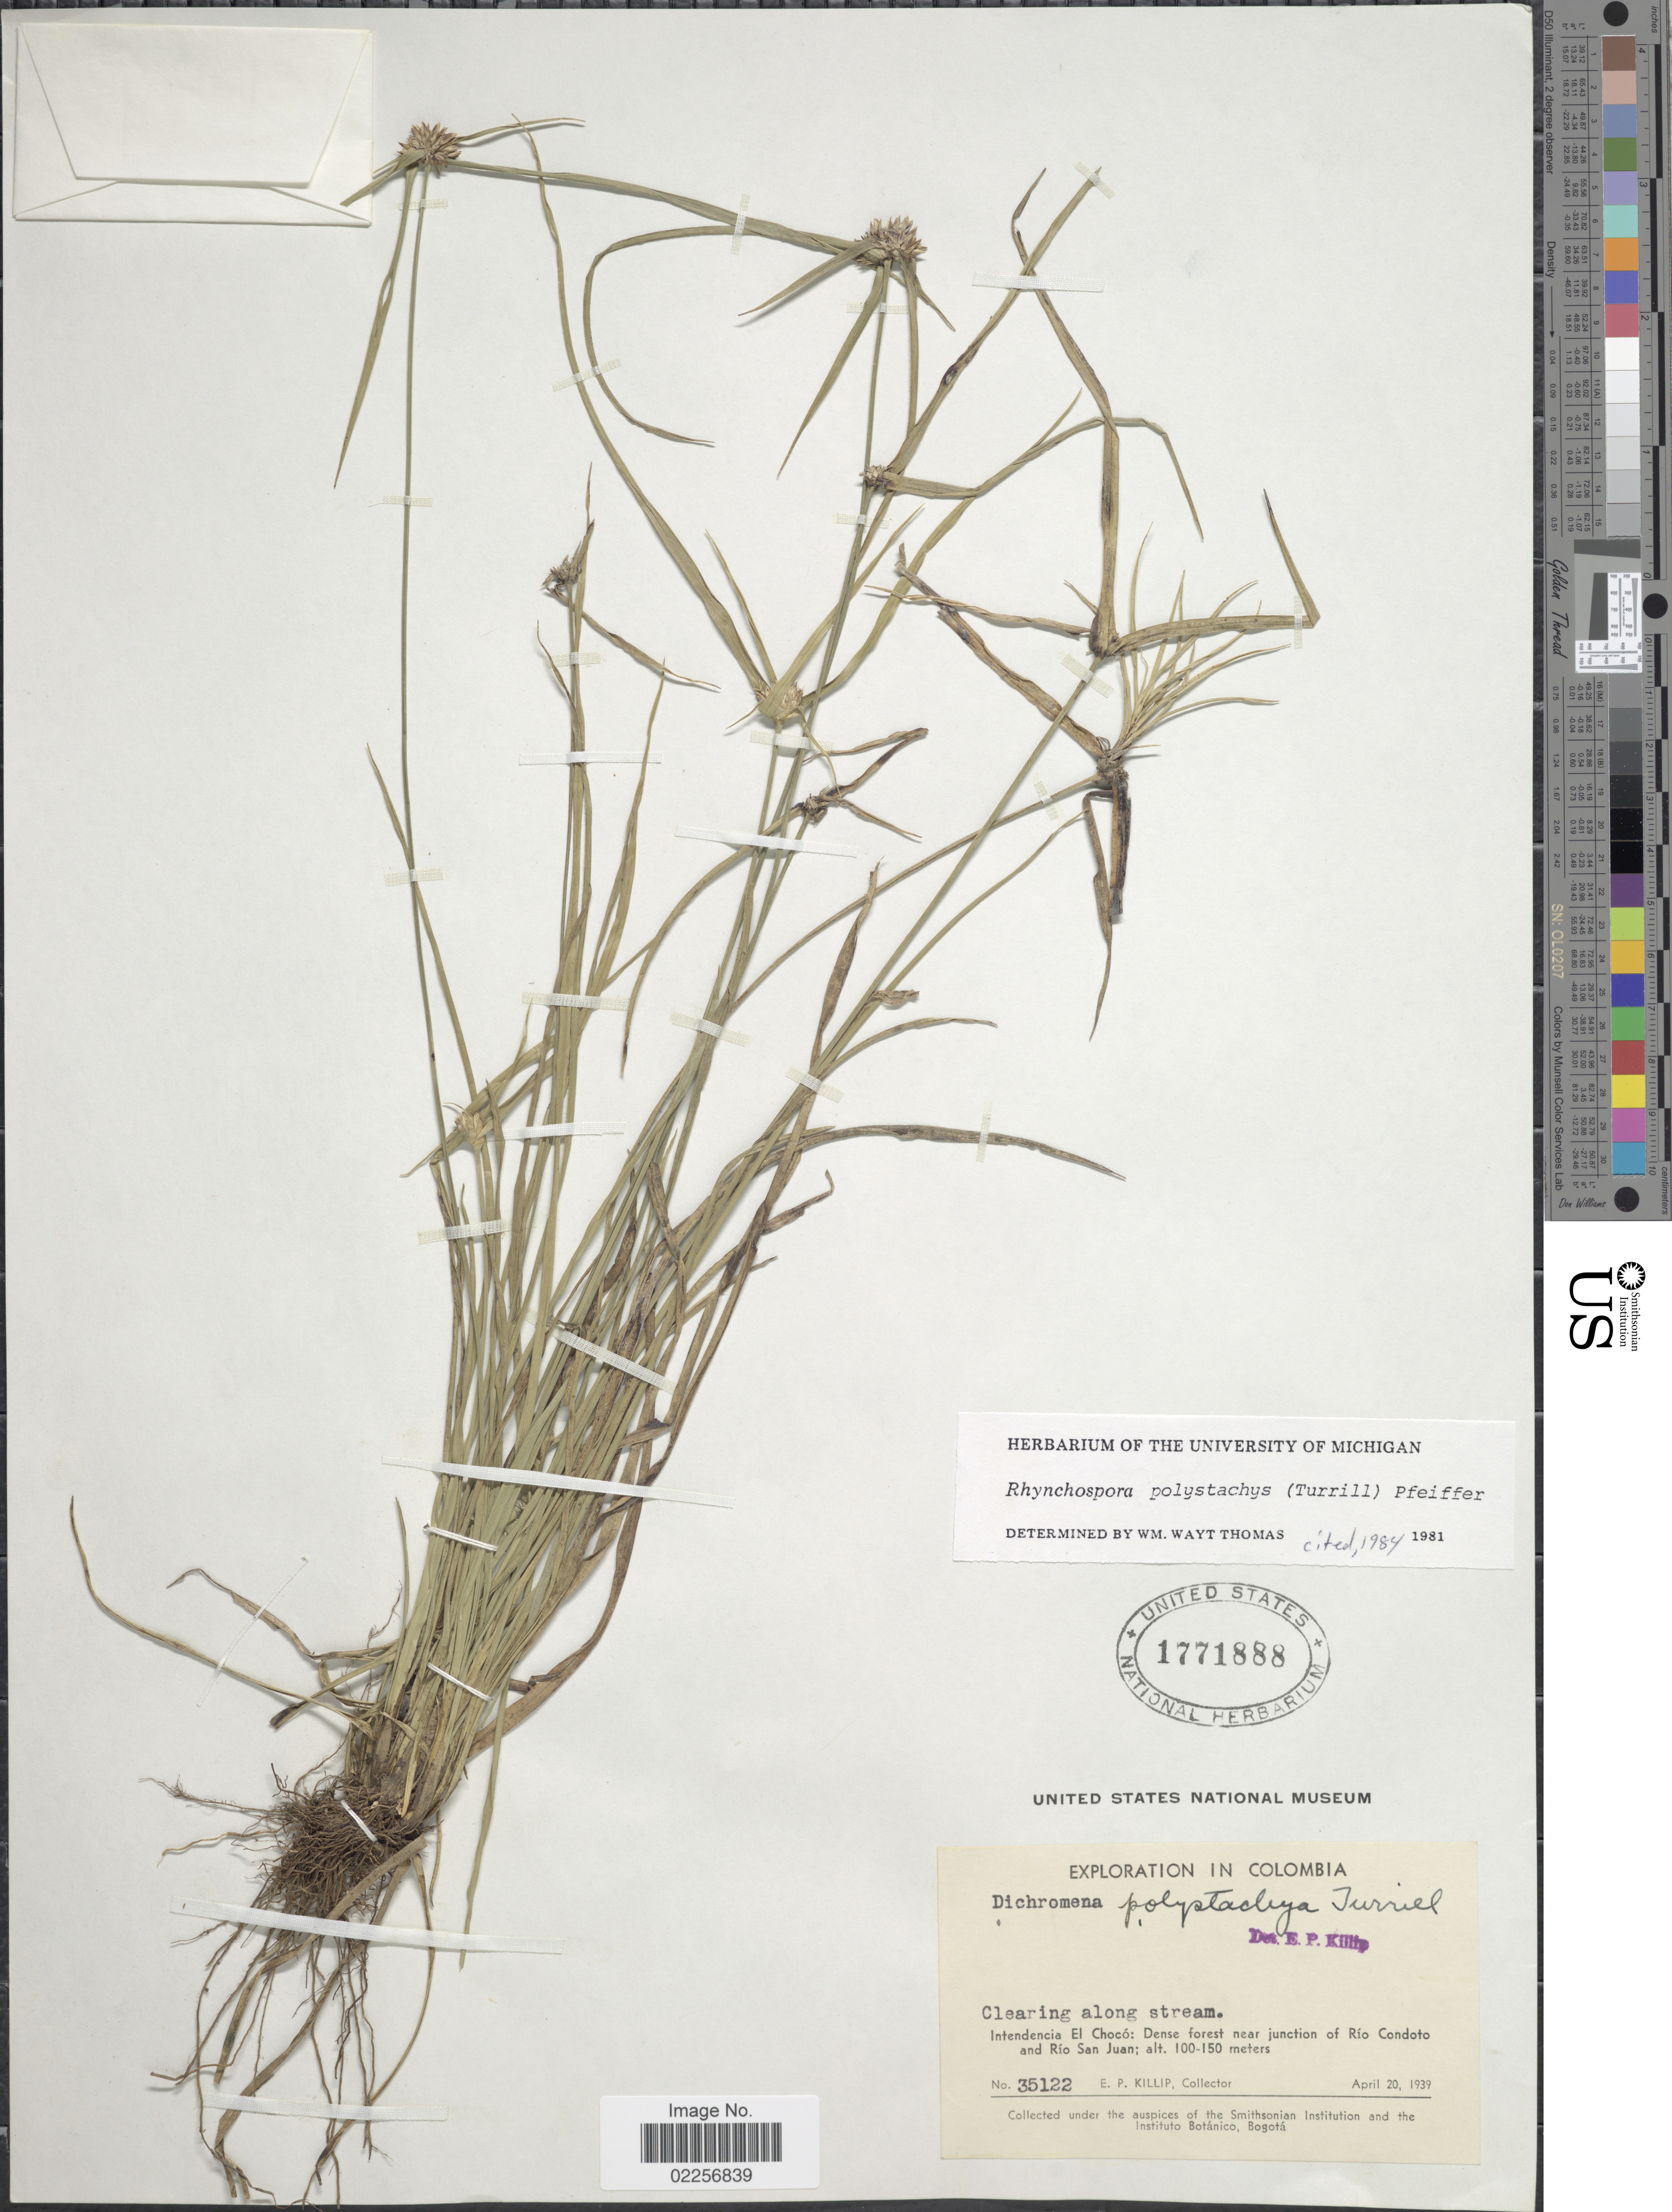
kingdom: Plantae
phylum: Tracheophyta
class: Liliopsida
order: Poales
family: Cyperaceae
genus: Rhynchospora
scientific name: Rhynchospora polystachys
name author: (Turrill) H. Pfeiff.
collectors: E. P. Killip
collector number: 35122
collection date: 1939-04-20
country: Colombia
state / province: Chocó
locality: Clearing along stream. Intendencia El Choco: Dense forest near junction of rio Condoto and Rio San Juan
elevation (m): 100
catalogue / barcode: US 1771888